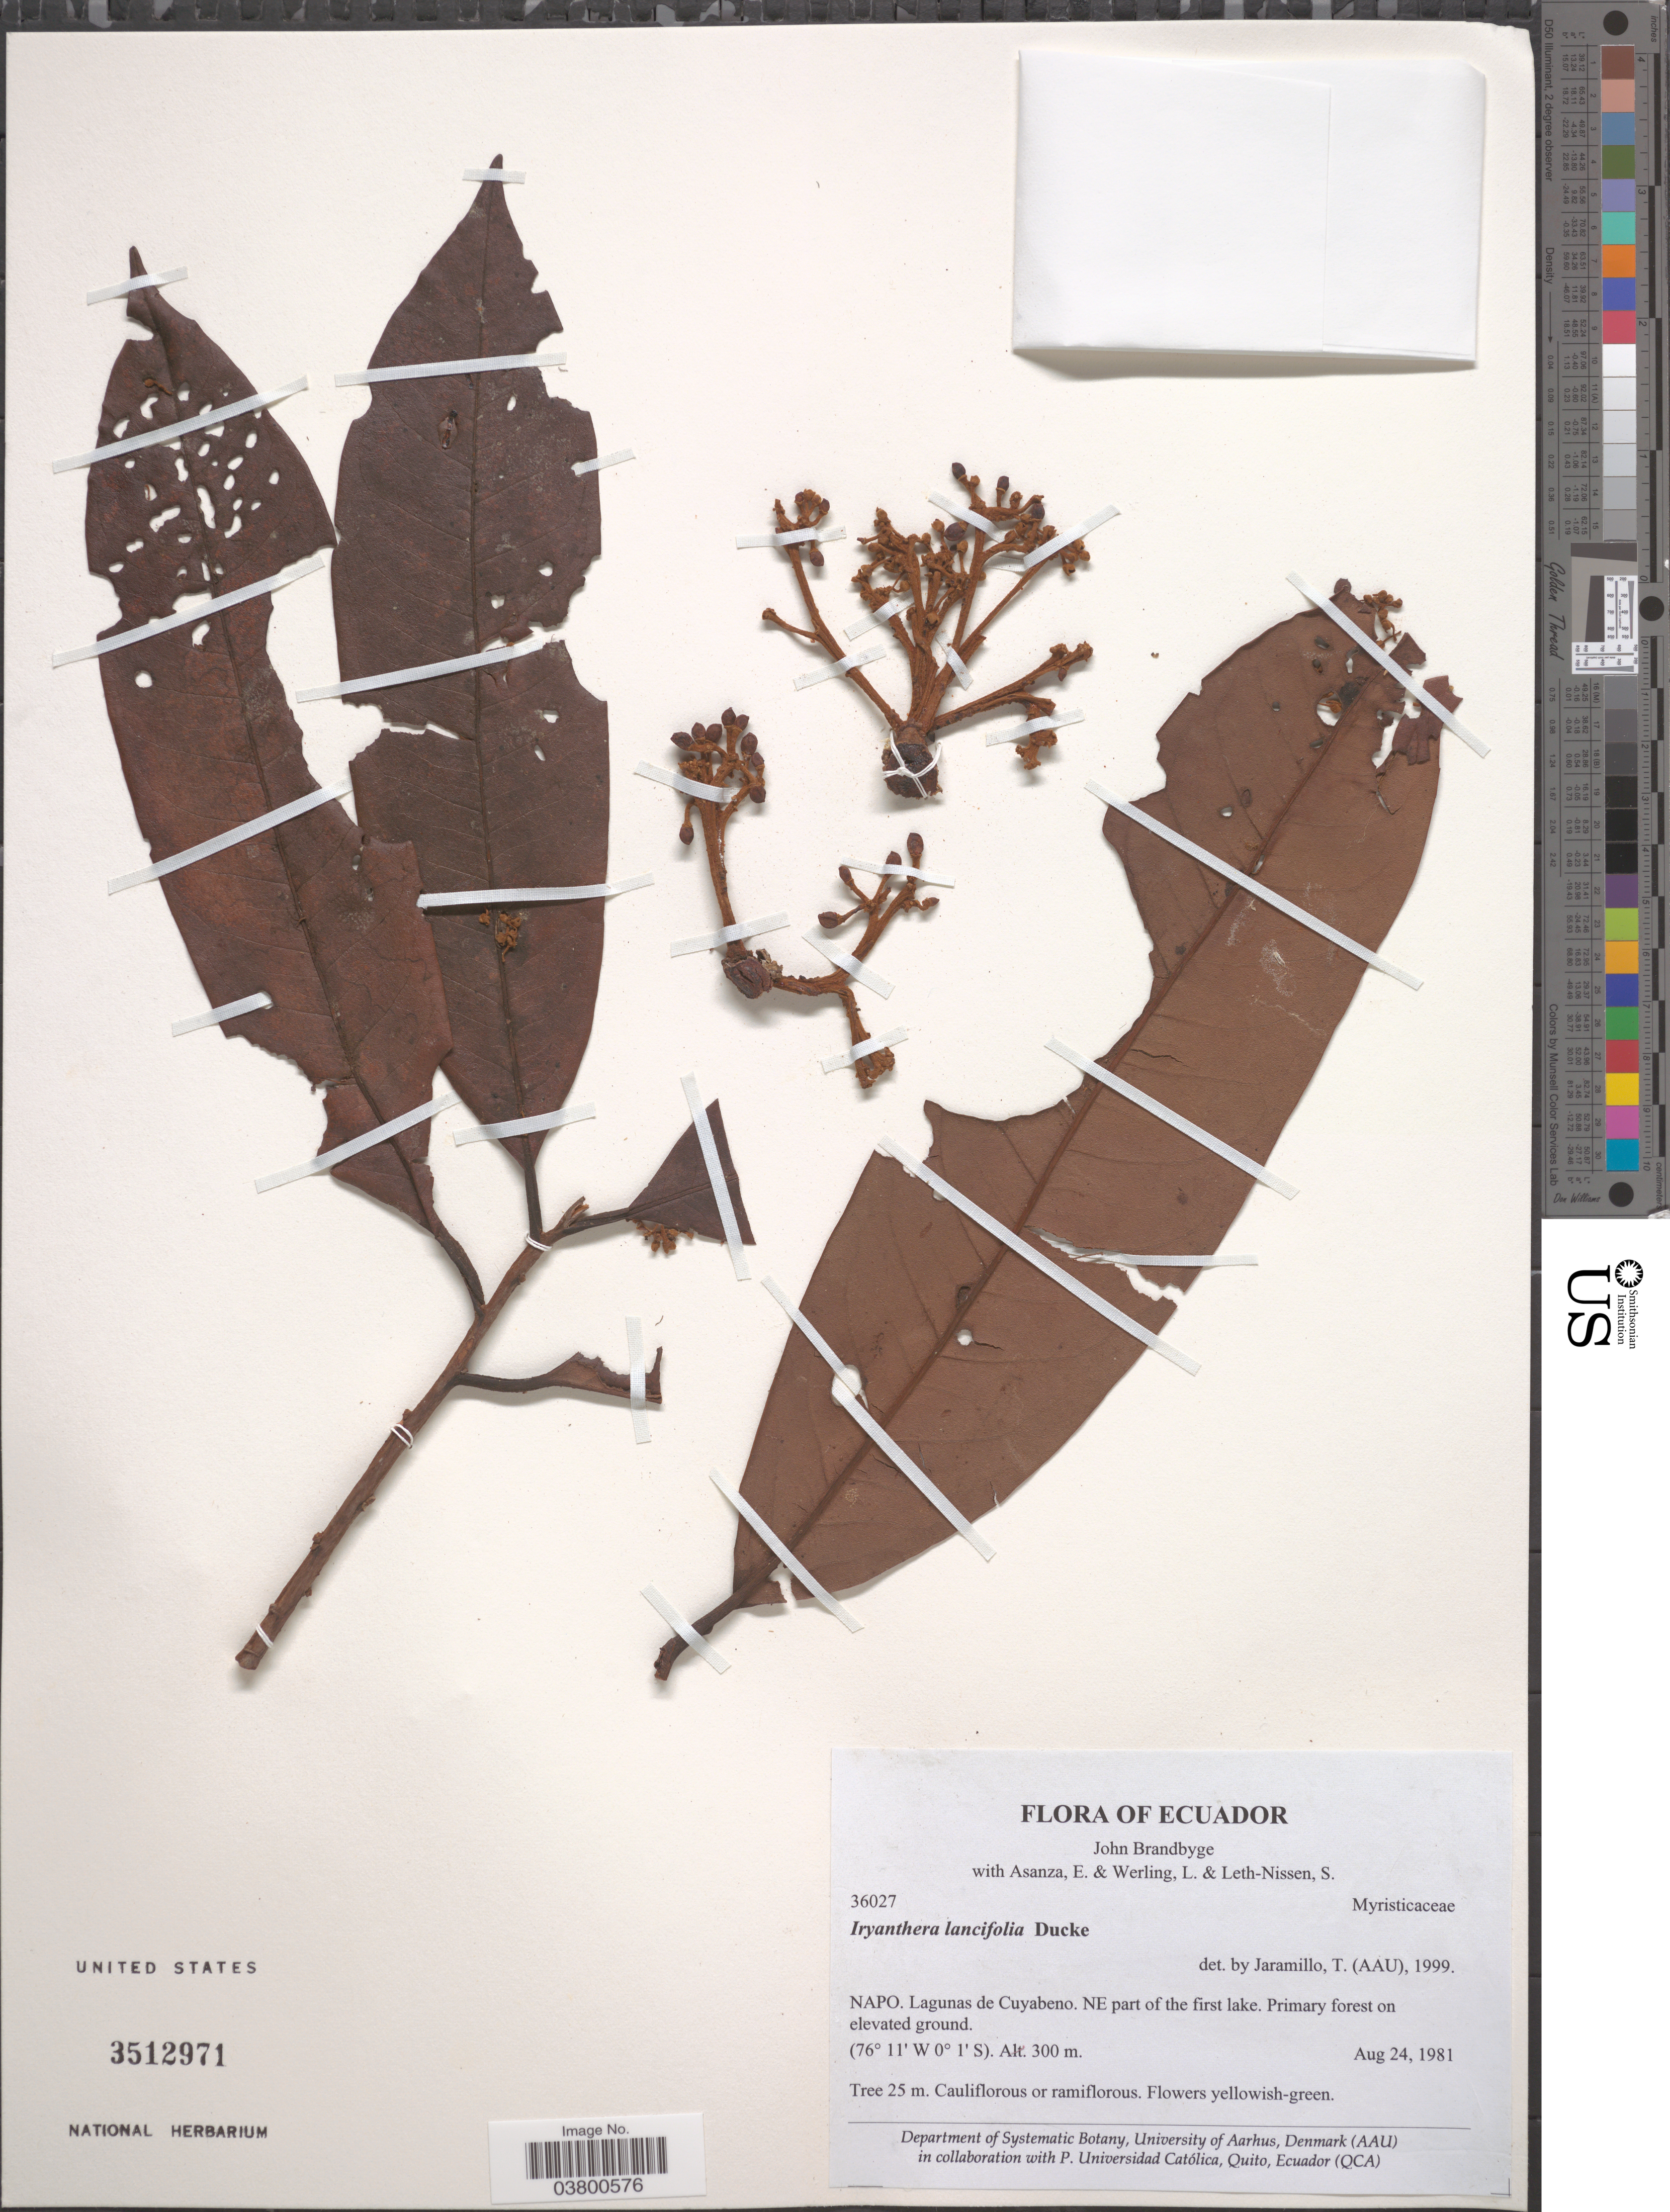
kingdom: Plantae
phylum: Tracheophyta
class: Magnoliopsida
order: Magnoliales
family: Myristicaceae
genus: Iryanthera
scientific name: Iryanthera lancifolia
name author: Ducke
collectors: J. Brandbyge, E. Asanza, L. Werling & S. Leth-Nissen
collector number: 36027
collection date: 1981-08-24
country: Ecuador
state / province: Napo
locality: Lagunas de Cuyabeno. NE part of the first lake.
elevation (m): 300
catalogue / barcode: US 3512971